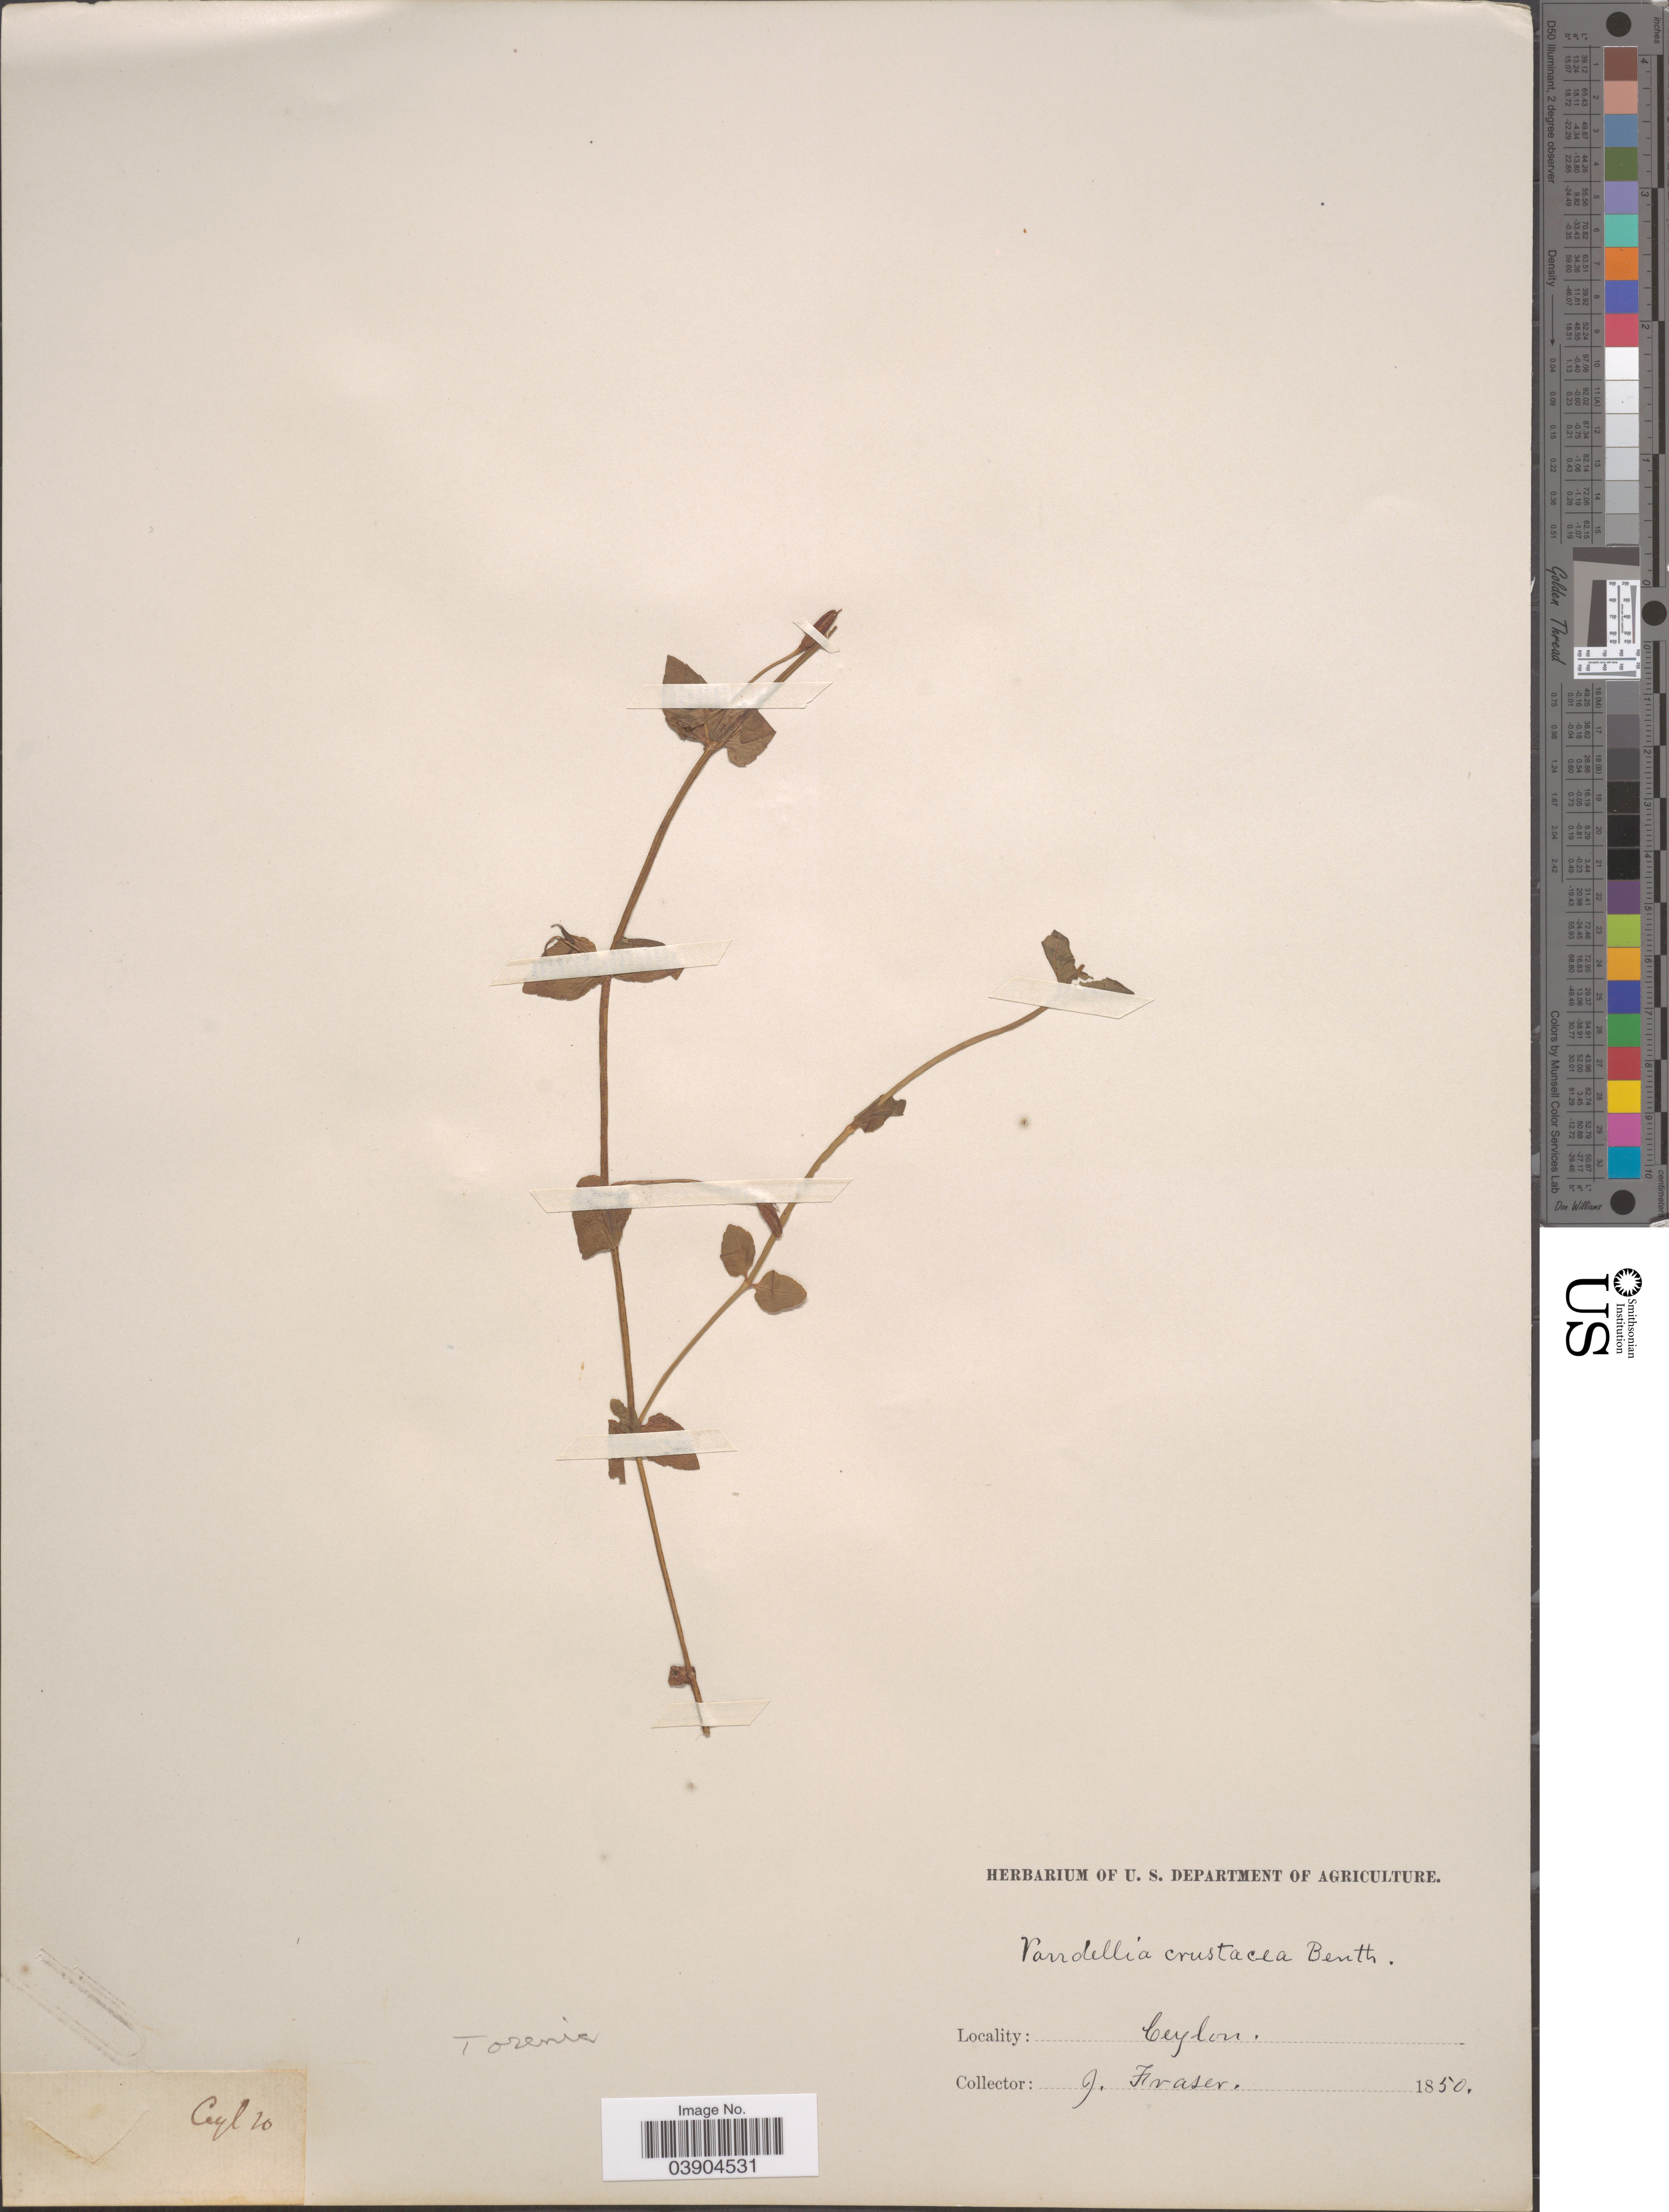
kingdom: Plantae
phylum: Tracheophyta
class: Magnoliopsida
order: Lamiales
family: Linderniaceae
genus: Lindernia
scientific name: Lindernia crustacea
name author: (L.) F. Muell.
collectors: J. Fraser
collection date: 1850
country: Sri Lanka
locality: Ceylon. Torenia. [unsure placement]